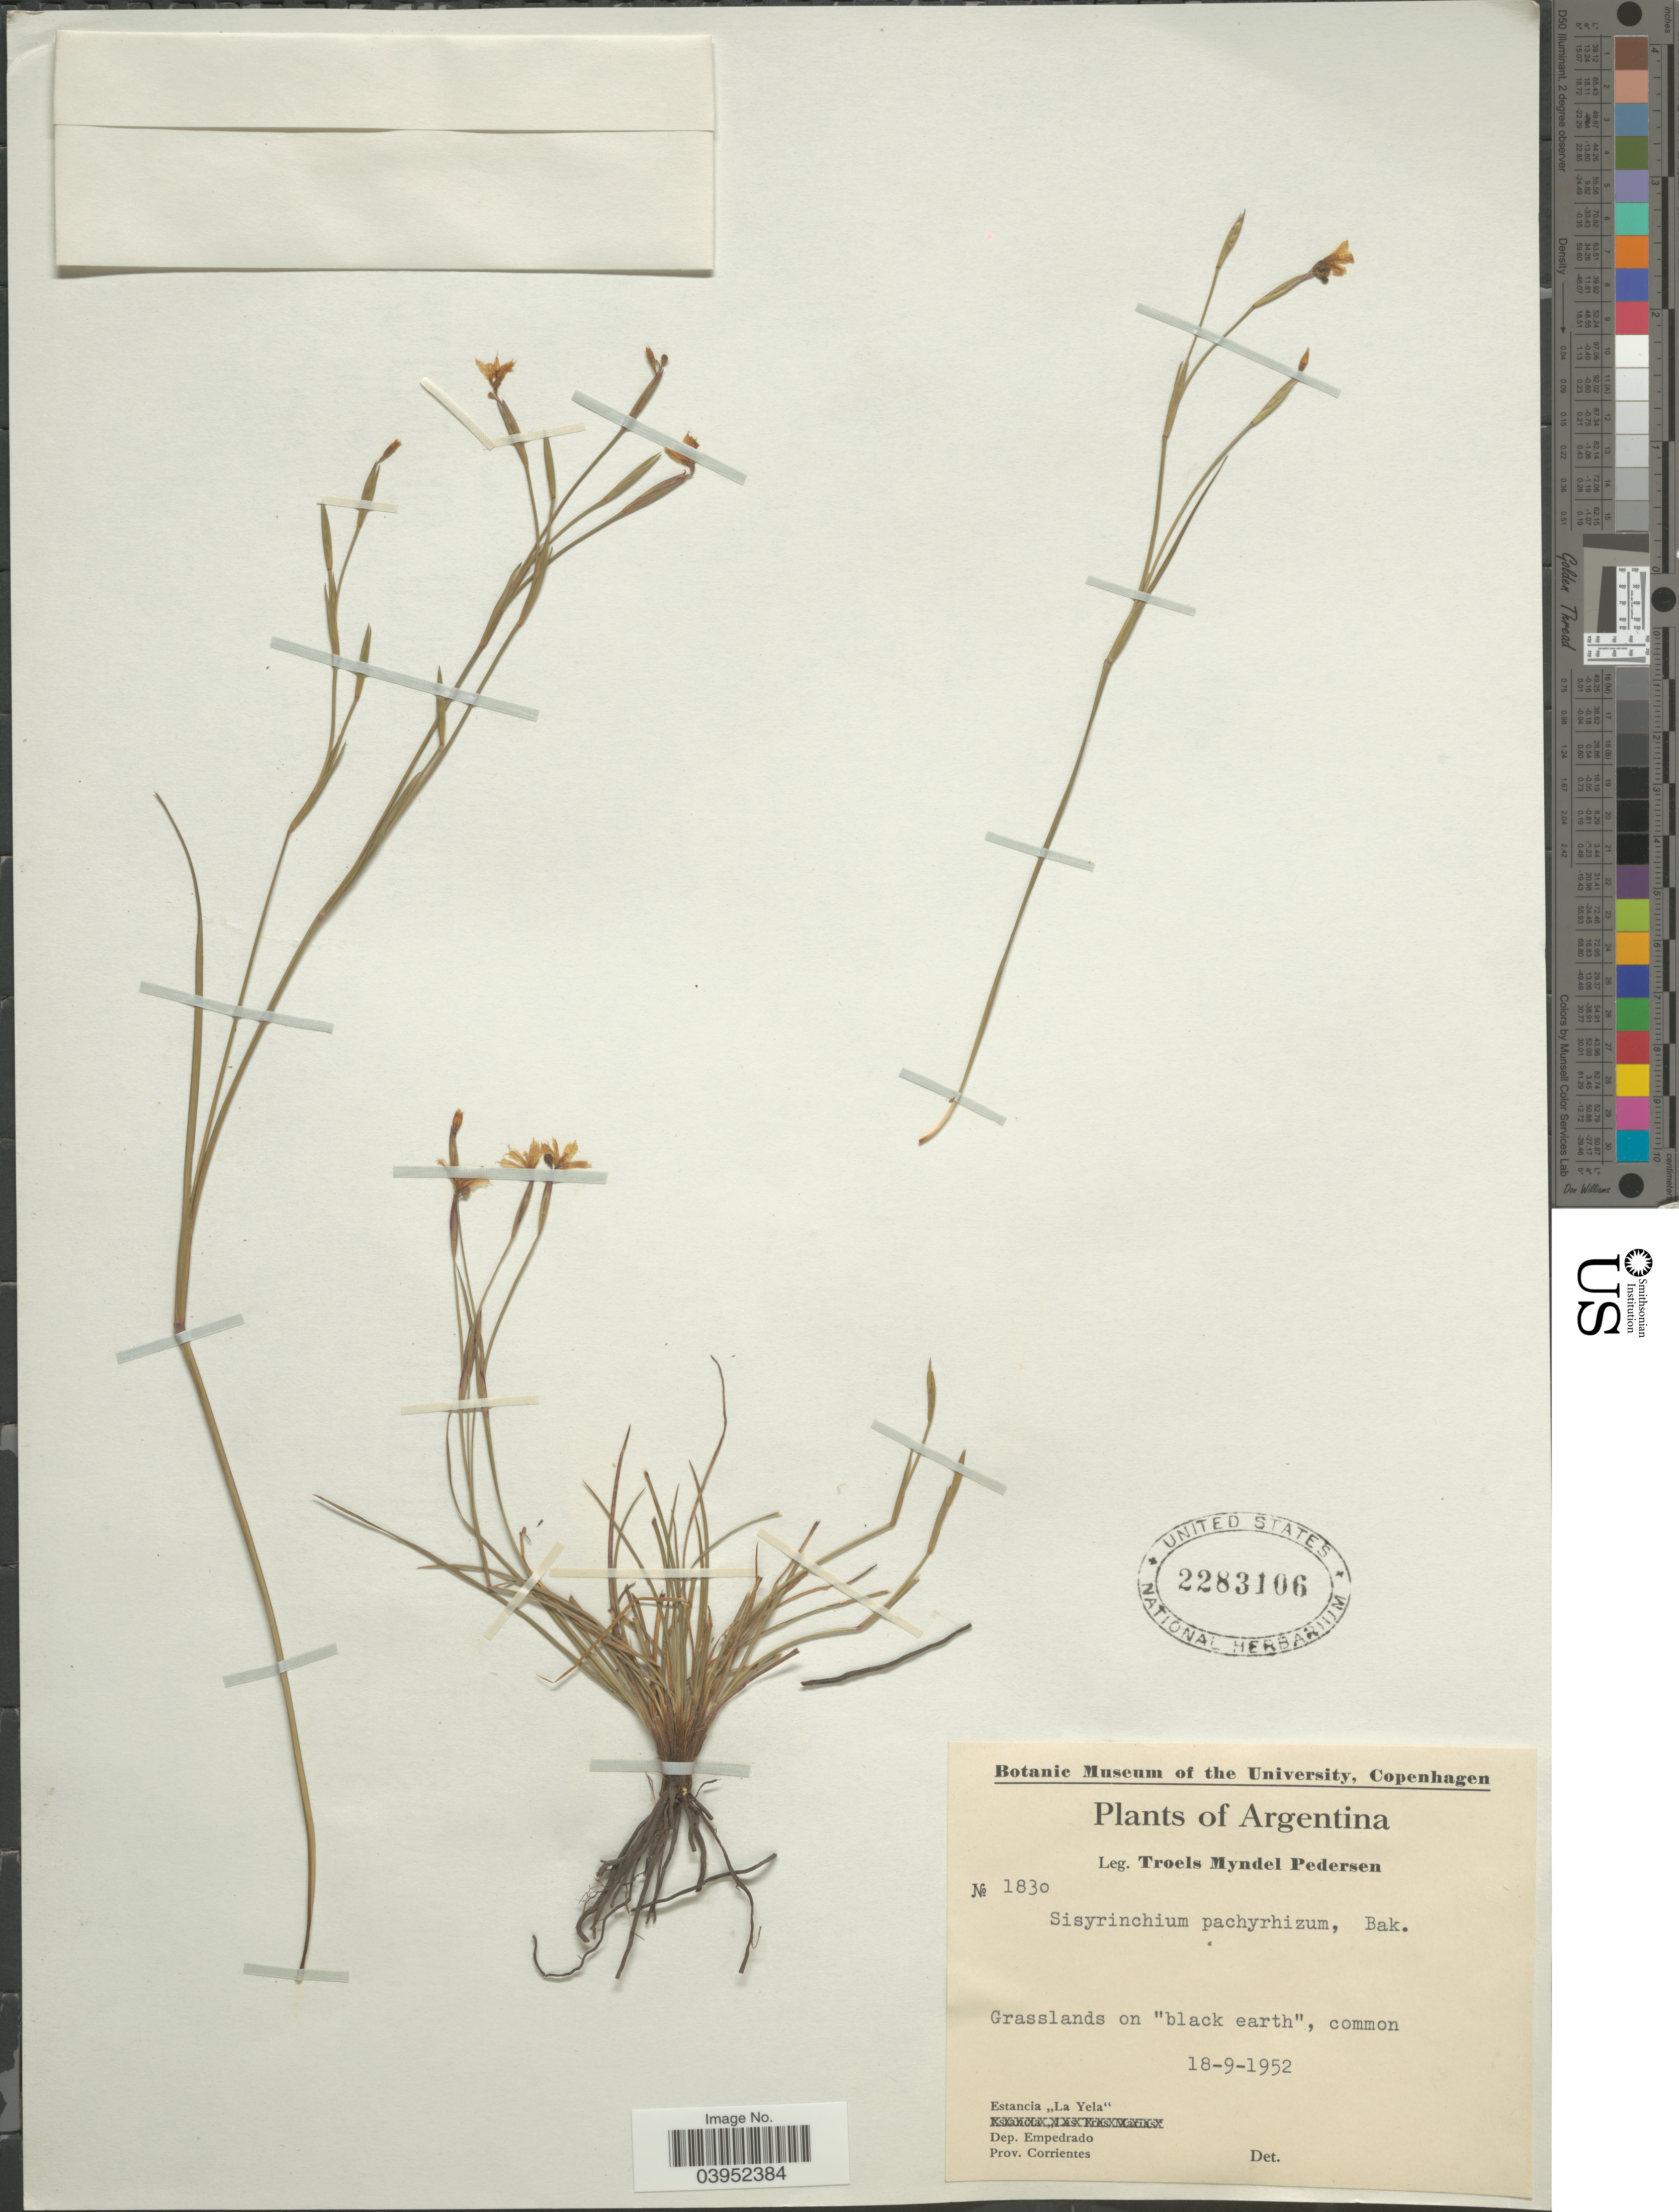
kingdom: Plantae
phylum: Tracheophyta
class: Liliopsida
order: Asparagales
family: Iridaceae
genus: Sisyrinchium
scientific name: Sisyrinchium pachyrhizum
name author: Baker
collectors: T. Pederson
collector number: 1830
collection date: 1952-09-18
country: Argentina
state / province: Corrientes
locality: Estancia "La Yela". Dep. Empedrado.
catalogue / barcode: US 2283106